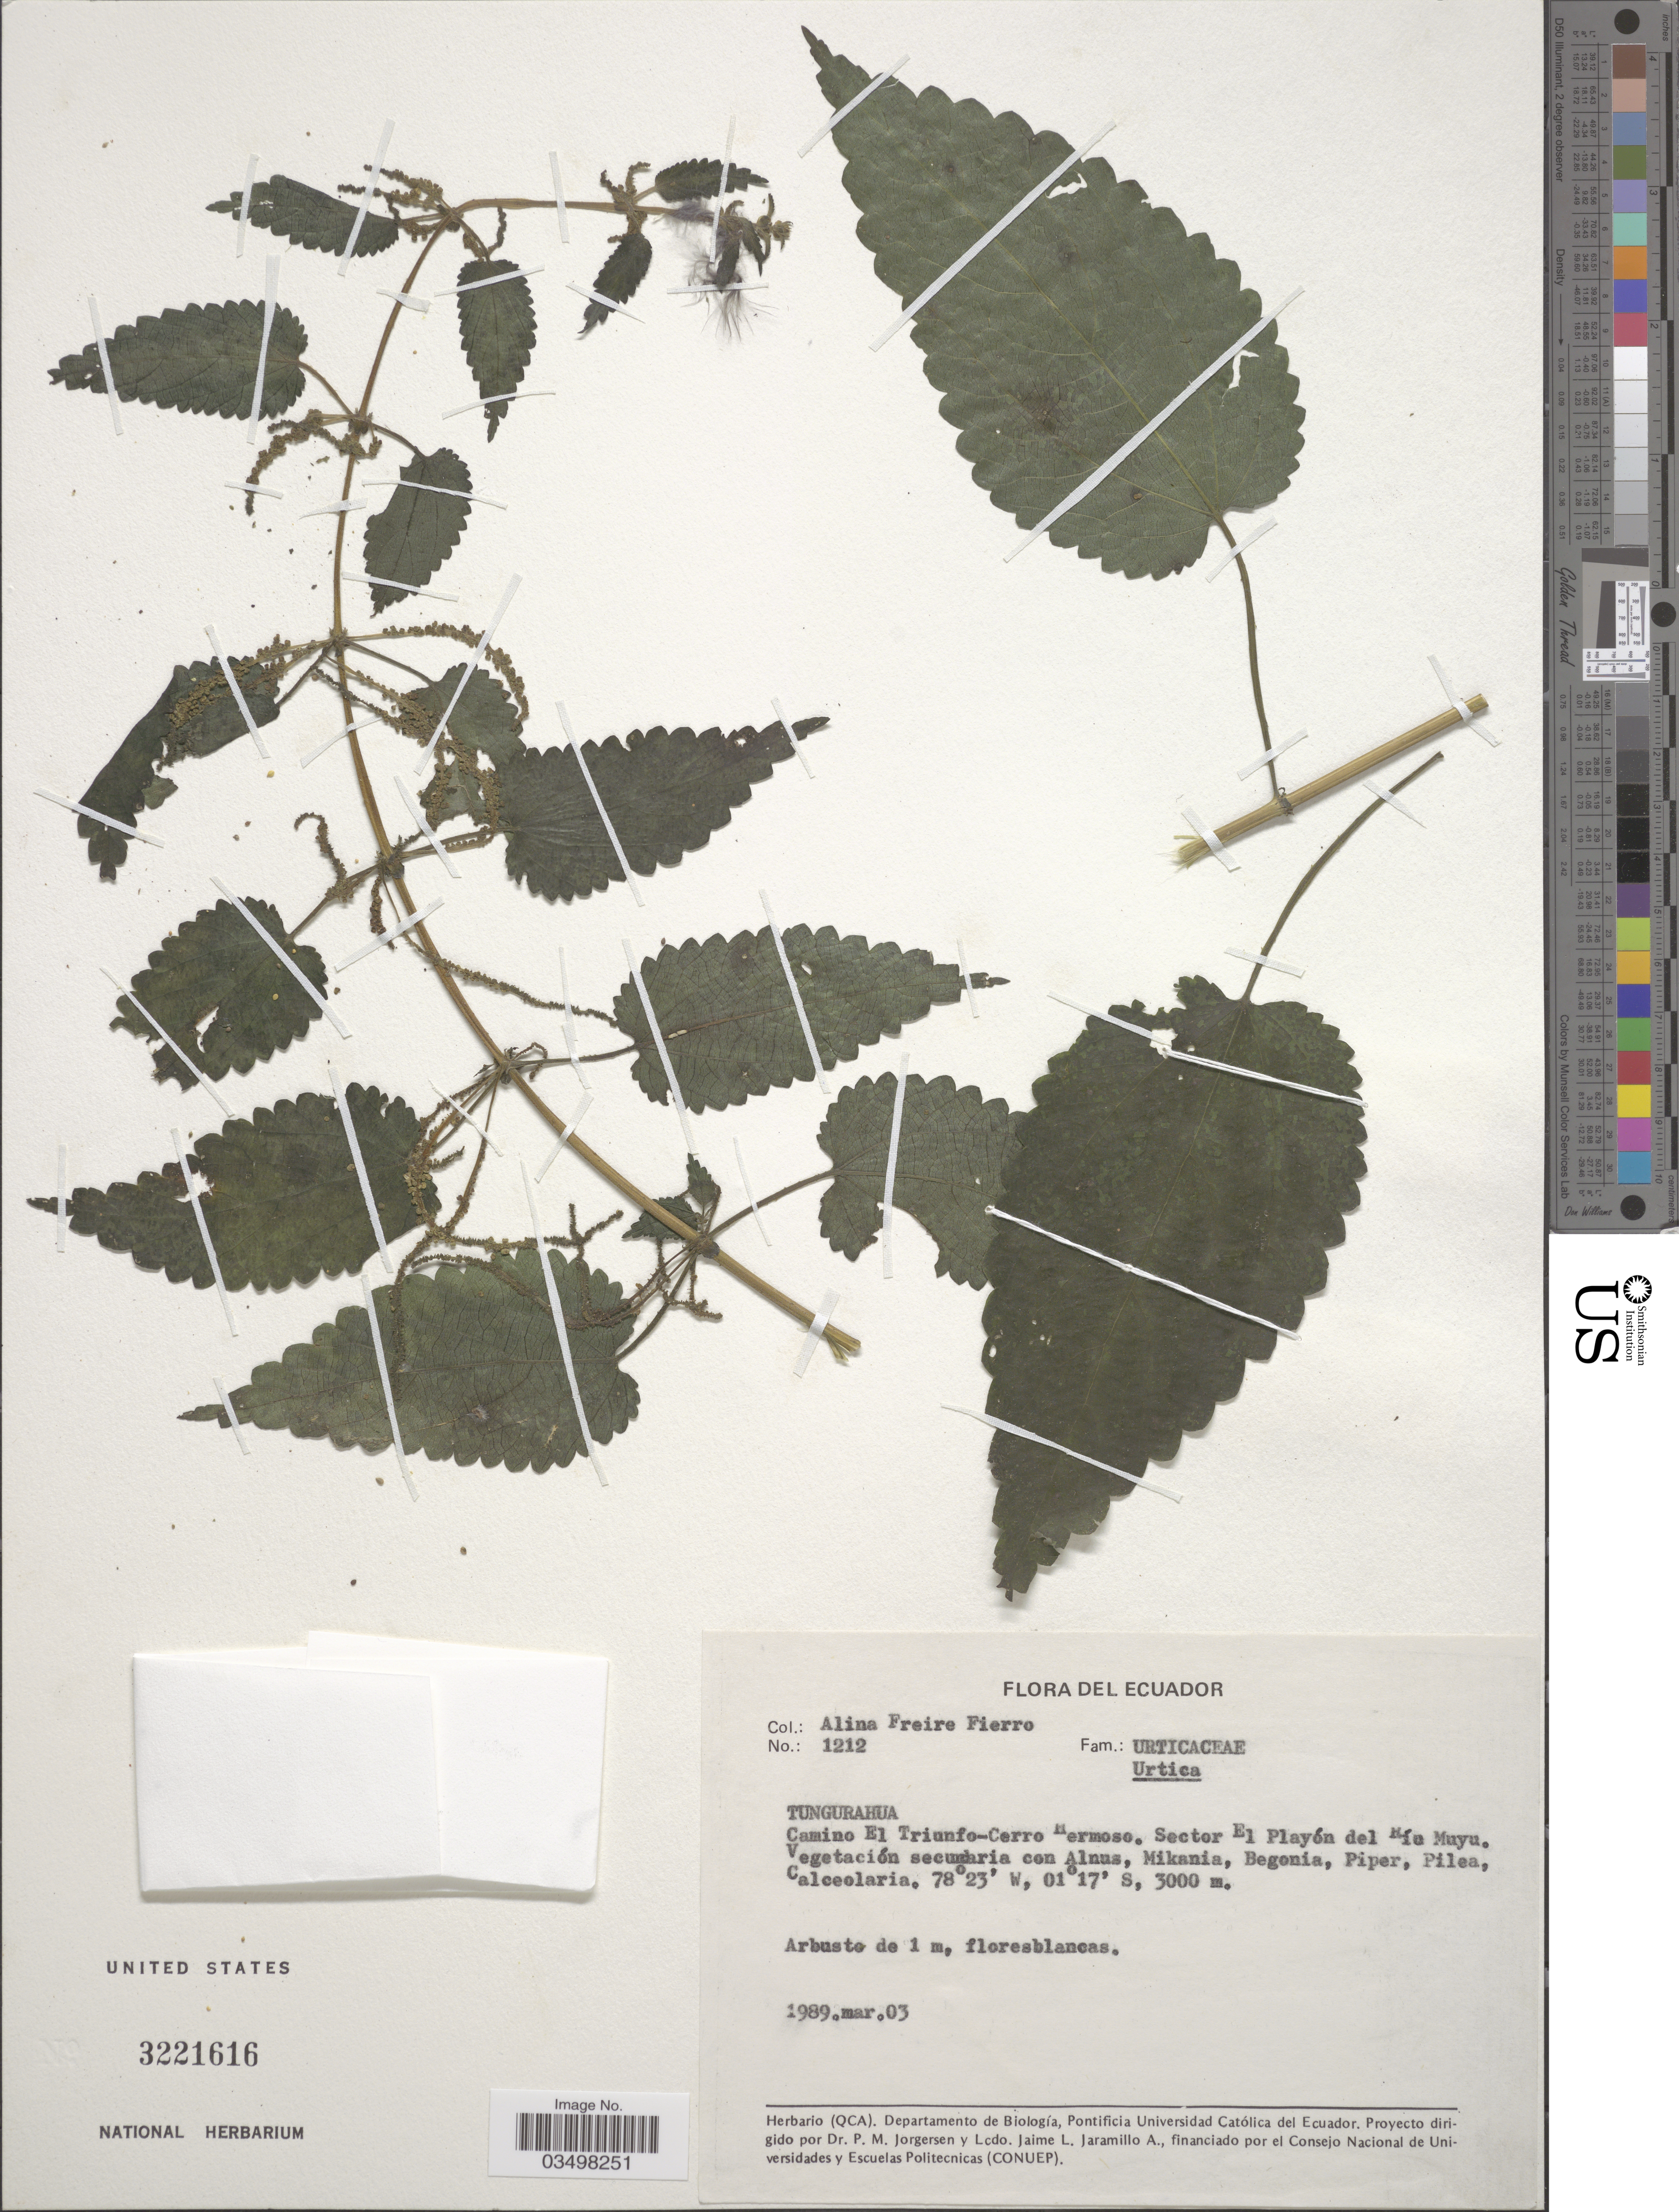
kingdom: Plantae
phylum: Tracheophyta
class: Magnoliopsida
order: Rosales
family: Urticaceae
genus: Urtica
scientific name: Urtica sp.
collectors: A. Freire-Fierro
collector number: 1212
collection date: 1989-03-03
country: Ecuador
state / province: Tungurahua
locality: Camino El Triunfo-Cerro Hermoso. Sector El Playón del Río Muyu.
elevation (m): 3000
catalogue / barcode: US 3221616